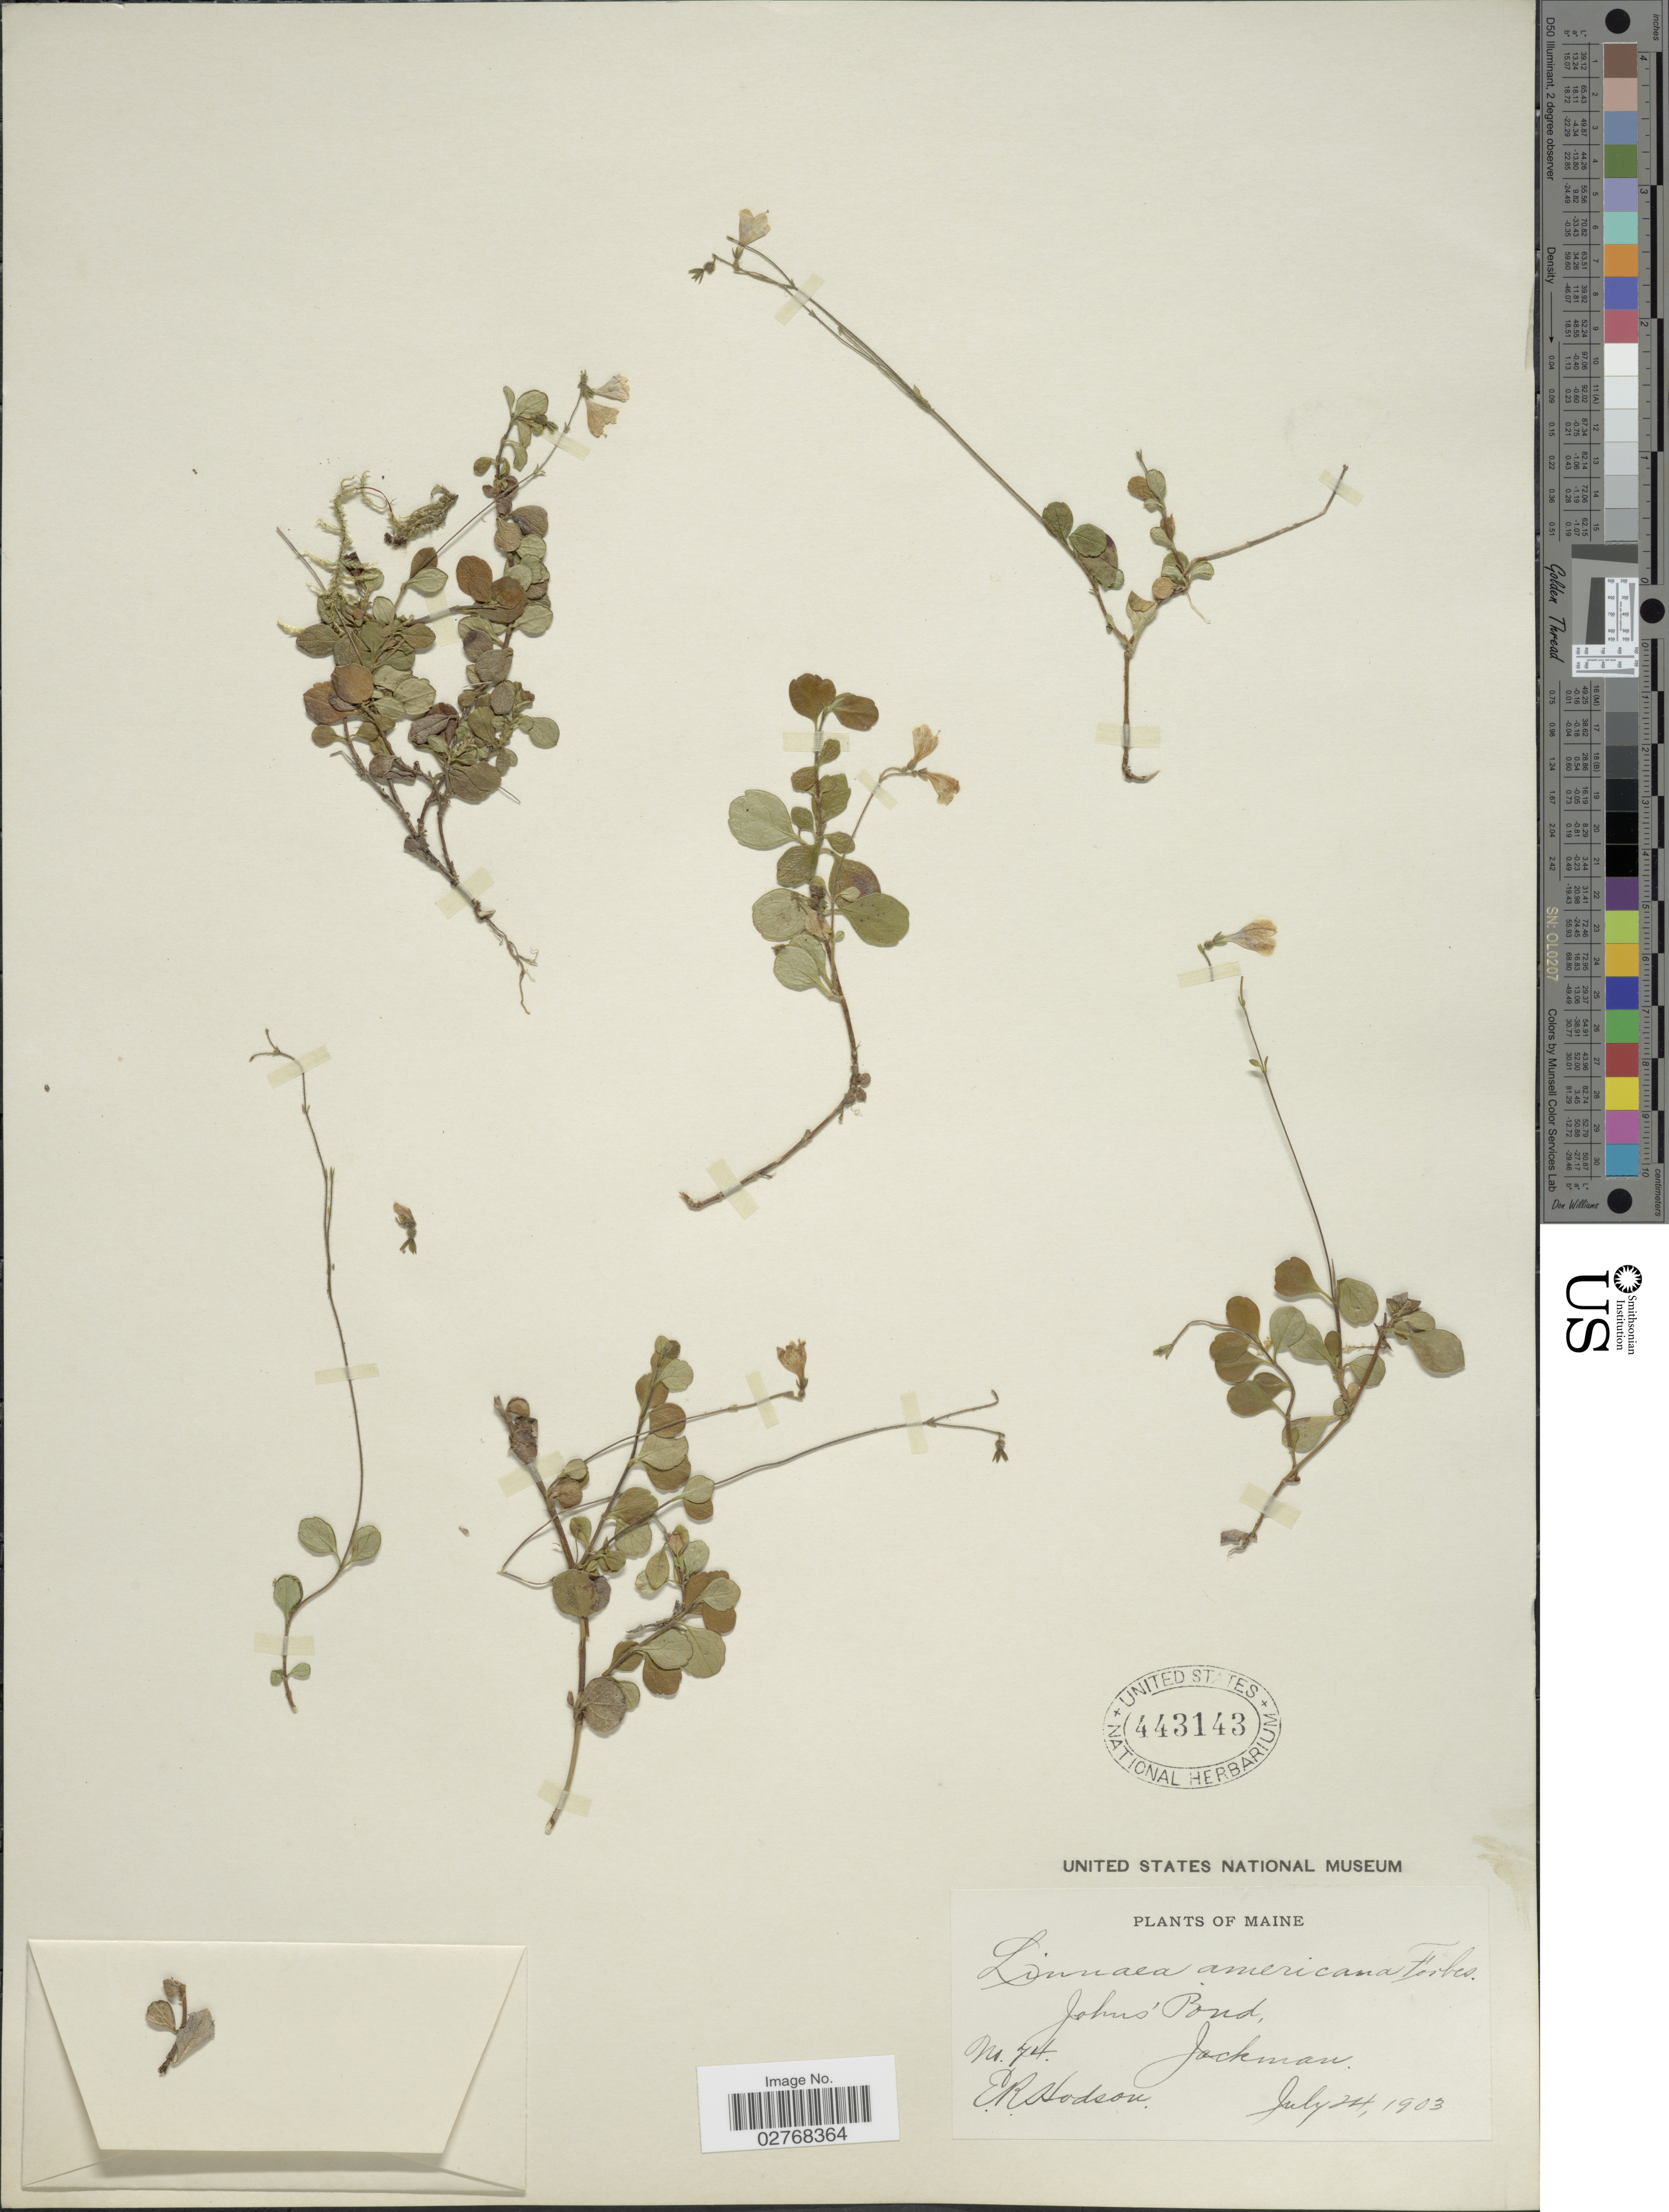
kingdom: Plantae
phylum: Tracheophyta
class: Magnoliopsida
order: Dipsacales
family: Caprifoliaceae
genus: Linnaea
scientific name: Linnaea borealis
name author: L.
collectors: E. Hodson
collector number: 74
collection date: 1903-07-24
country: United States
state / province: Maine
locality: John's Pond, Jackman.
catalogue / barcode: US 443143